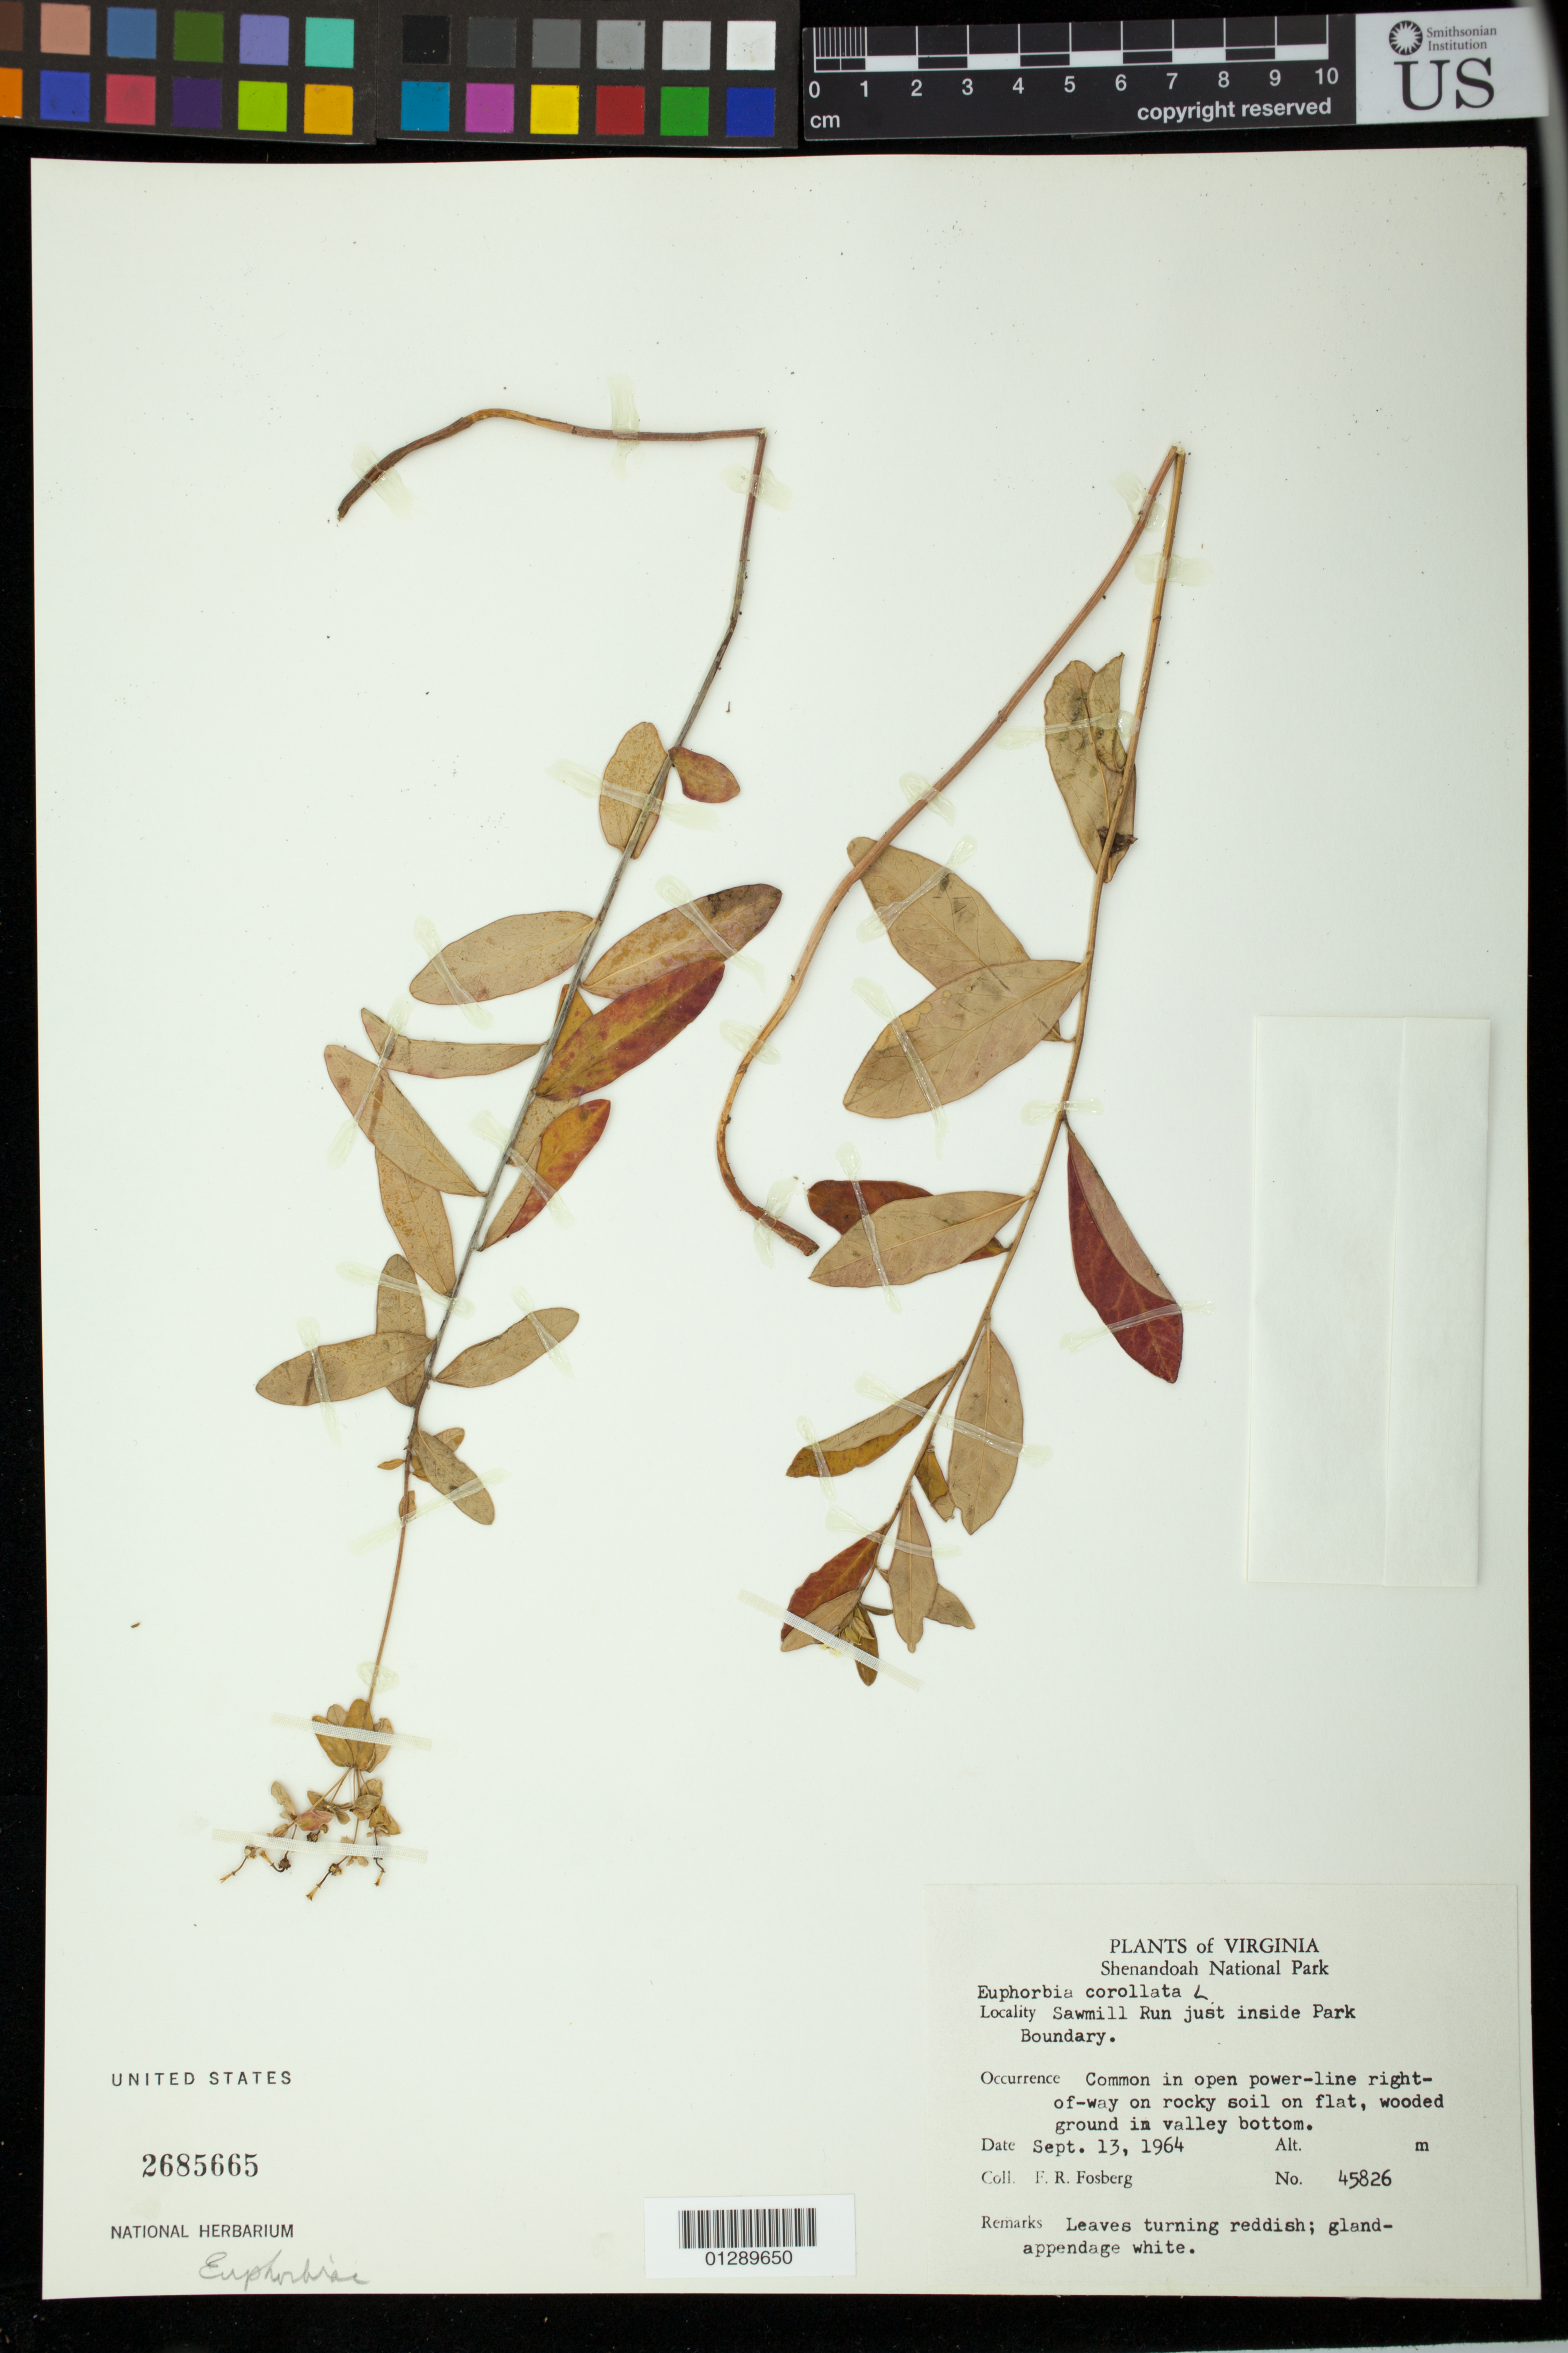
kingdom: Plantae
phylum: Tracheophyta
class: Magnoliopsida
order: Malpighiales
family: Euphorbiaceae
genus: Euphorbia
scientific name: Euphorbia corollata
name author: L.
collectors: F. R. Fosberg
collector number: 45826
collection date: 1964-09-13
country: United States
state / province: Virginia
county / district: Page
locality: Shenandoah national Park, Sawmill Run just inside Park Boundary.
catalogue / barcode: US 2685665